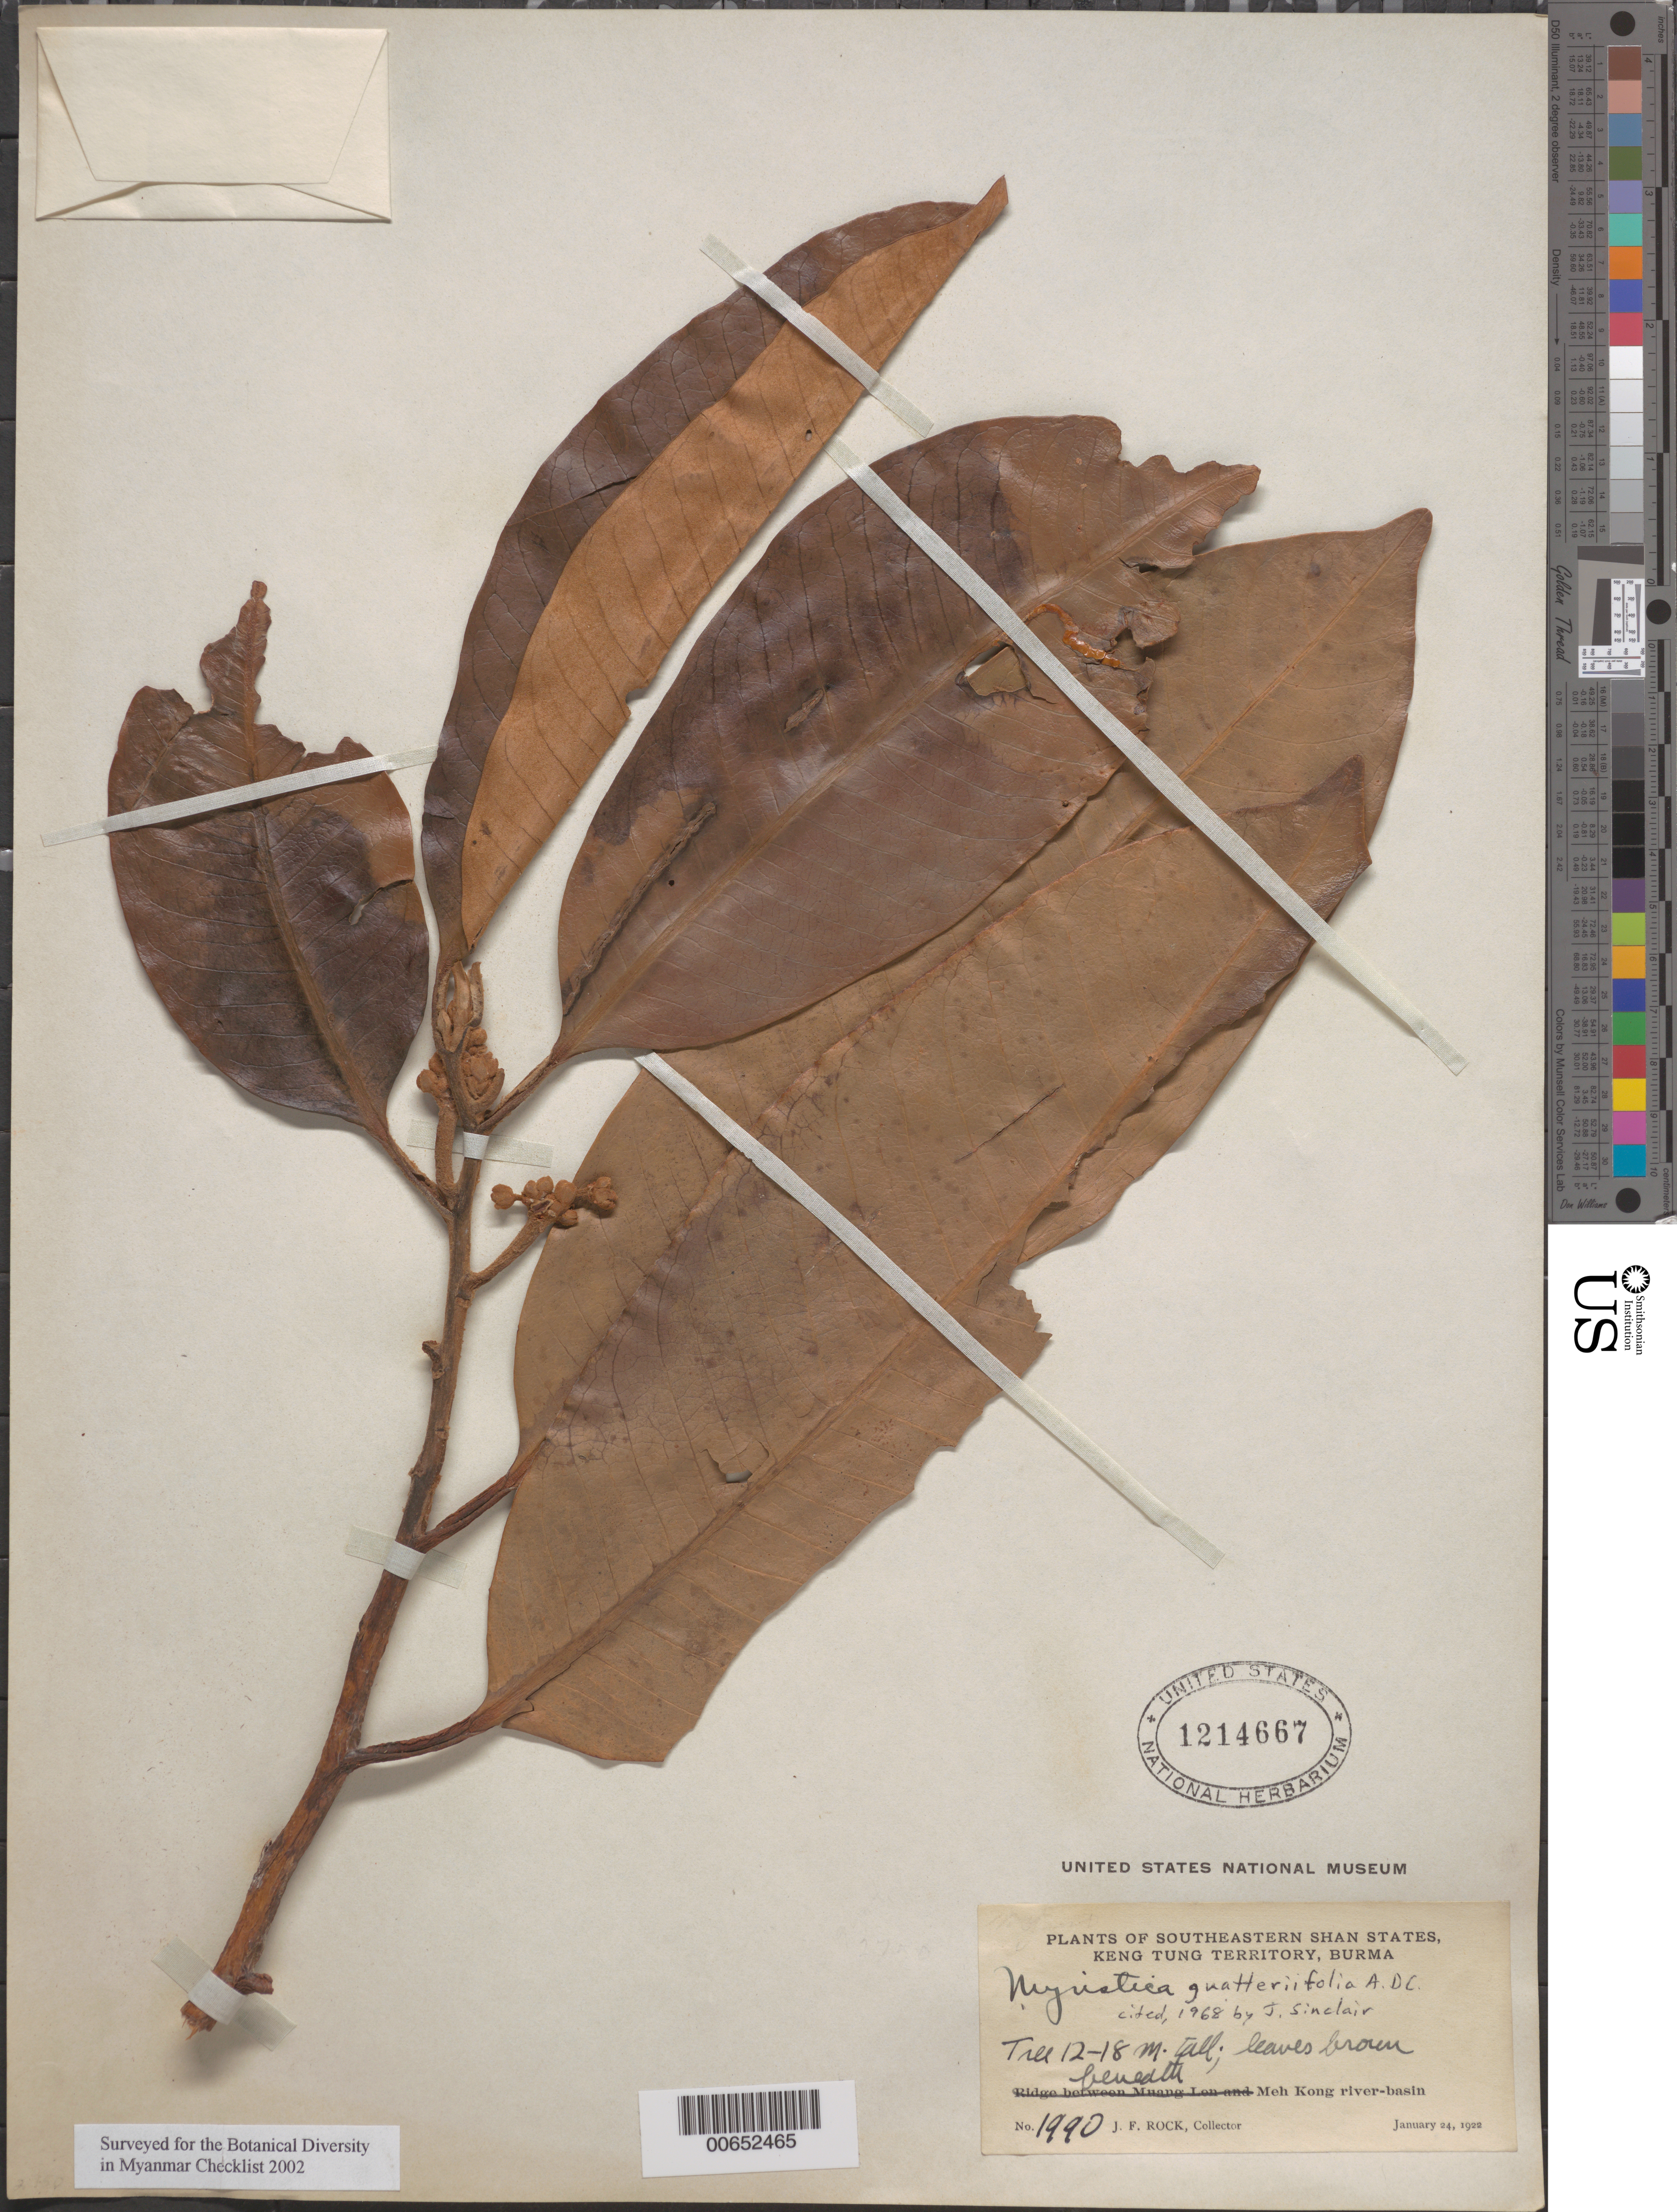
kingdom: Plantae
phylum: Tracheophyta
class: Magnoliopsida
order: Magnoliales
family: Myristicaceae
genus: Myristica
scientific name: Myristica guatteriifolia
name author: A. DC.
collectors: J. F. Rock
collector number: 1990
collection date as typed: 24 Jan 1922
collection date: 1922-01-24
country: Myanmar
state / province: Shan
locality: Keng Tung Territory, ridge between Muang Len and Meh Lui Kong river basin.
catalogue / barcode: US 1214667